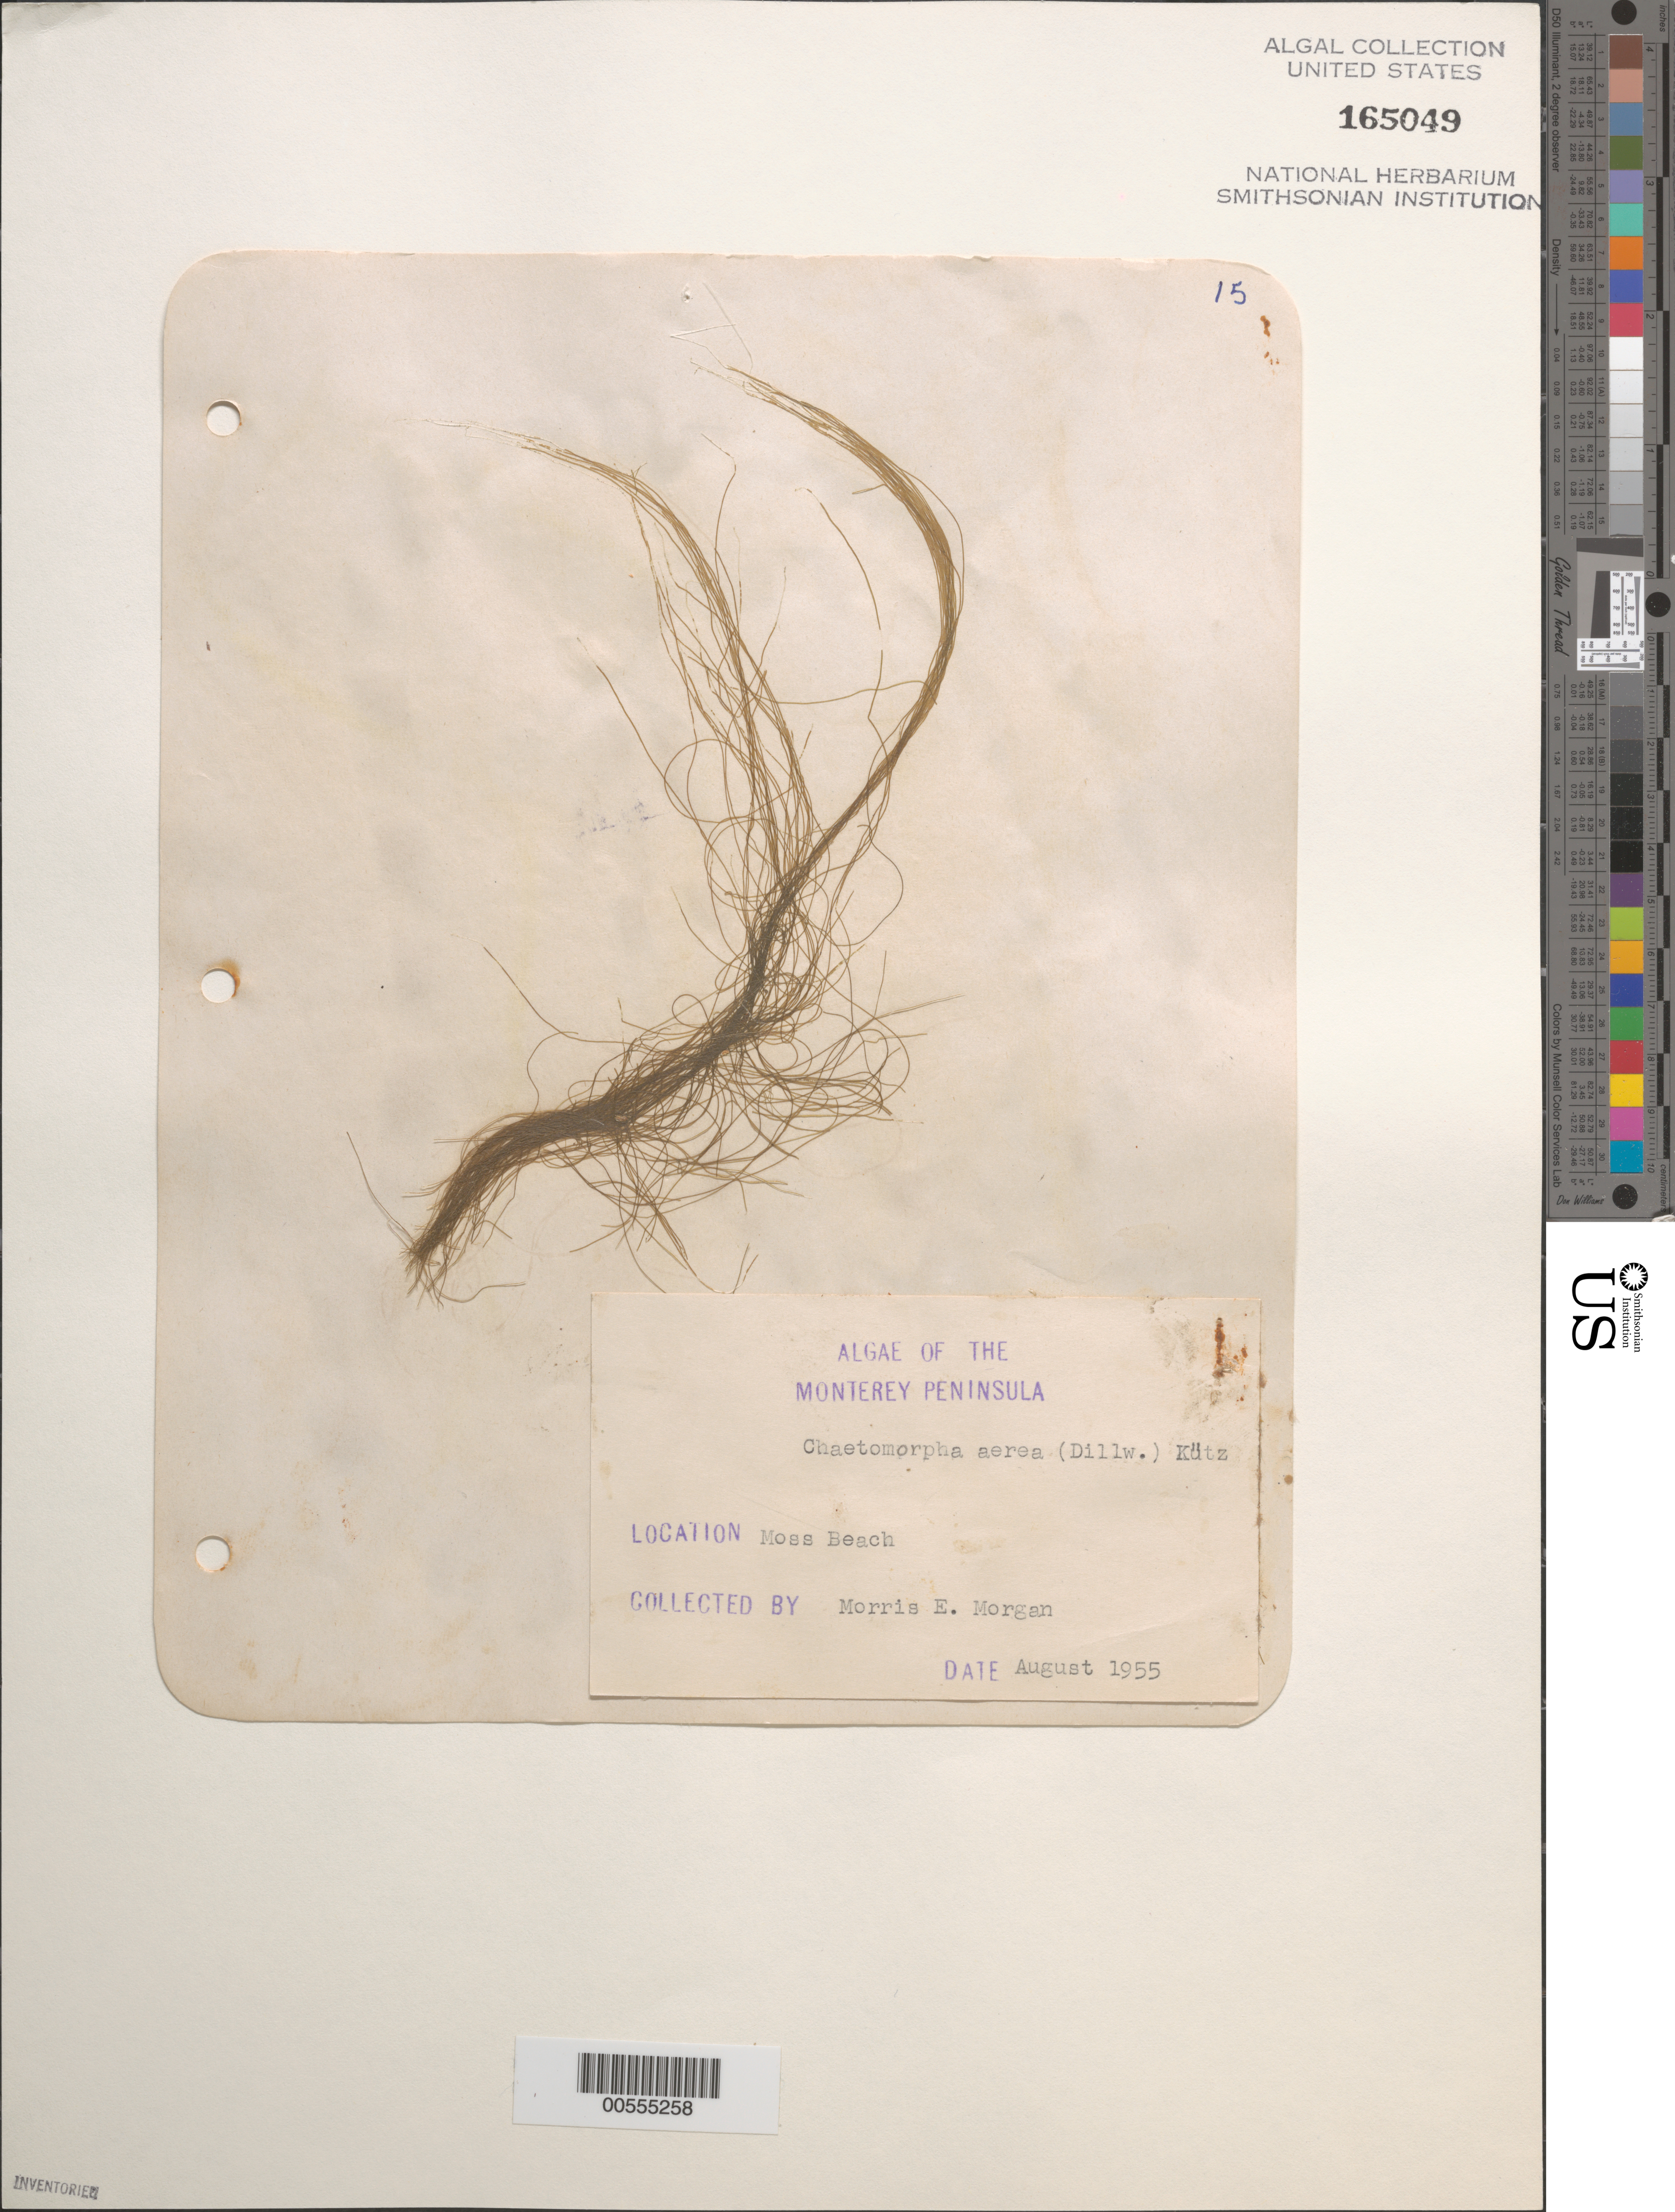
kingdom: Plantae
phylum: Chlorophyta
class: Ulvophyceae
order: Cladophorales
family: Cladophoraceae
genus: Chaetomorpha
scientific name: Chaetomorpha aerea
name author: (Dillwyn) Kütz.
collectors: M. Morgan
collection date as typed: Aug 1955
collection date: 1955-08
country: United States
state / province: California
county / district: Monterey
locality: Moss Beach, Pacific Grove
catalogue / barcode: US 165049